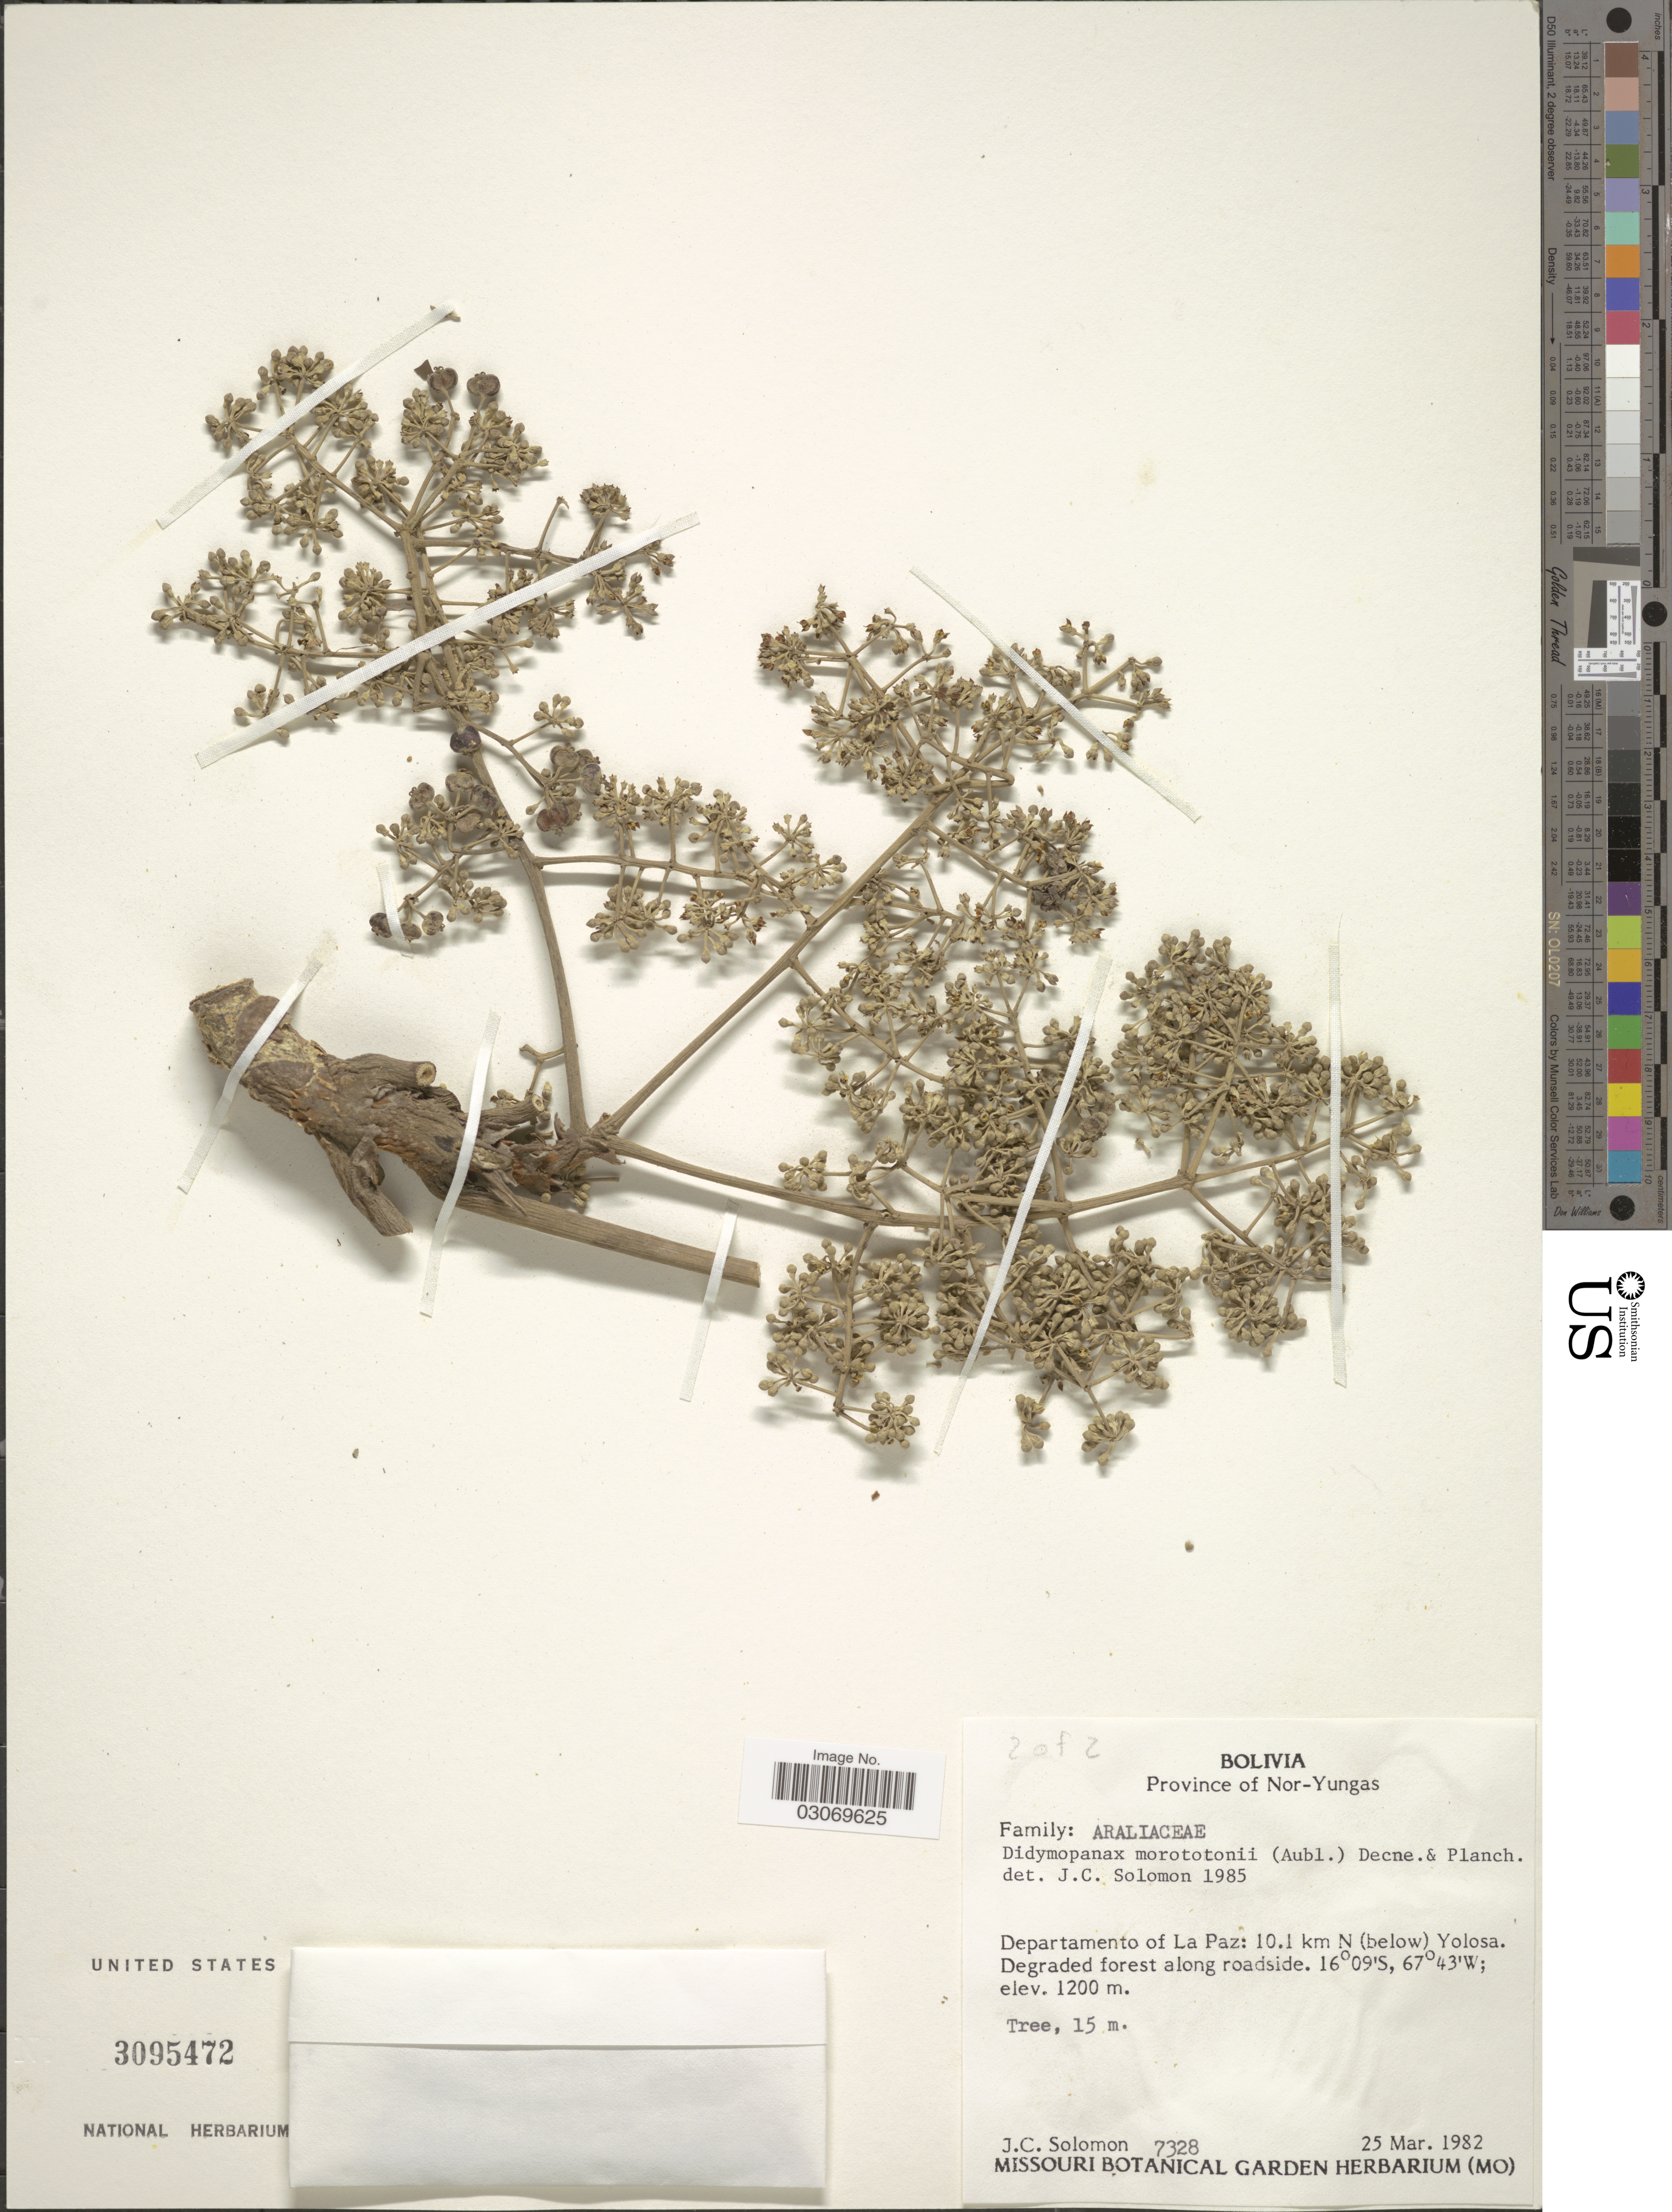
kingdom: Plantae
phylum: Tracheophyta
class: Magnoliopsida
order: Apiales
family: Araliaceae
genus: Schefflera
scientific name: Schefflera morototoni (Aubl.) Maguire, Steyerm. & Frodin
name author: (Aubl.) Maguire et al.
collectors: J. C. Solomon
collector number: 7328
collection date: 1982-03-25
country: Bolivia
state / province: La Paz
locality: Departamento of La Paz: 10.1 km N (below) Yolosa.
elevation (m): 1200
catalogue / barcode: US 3095472